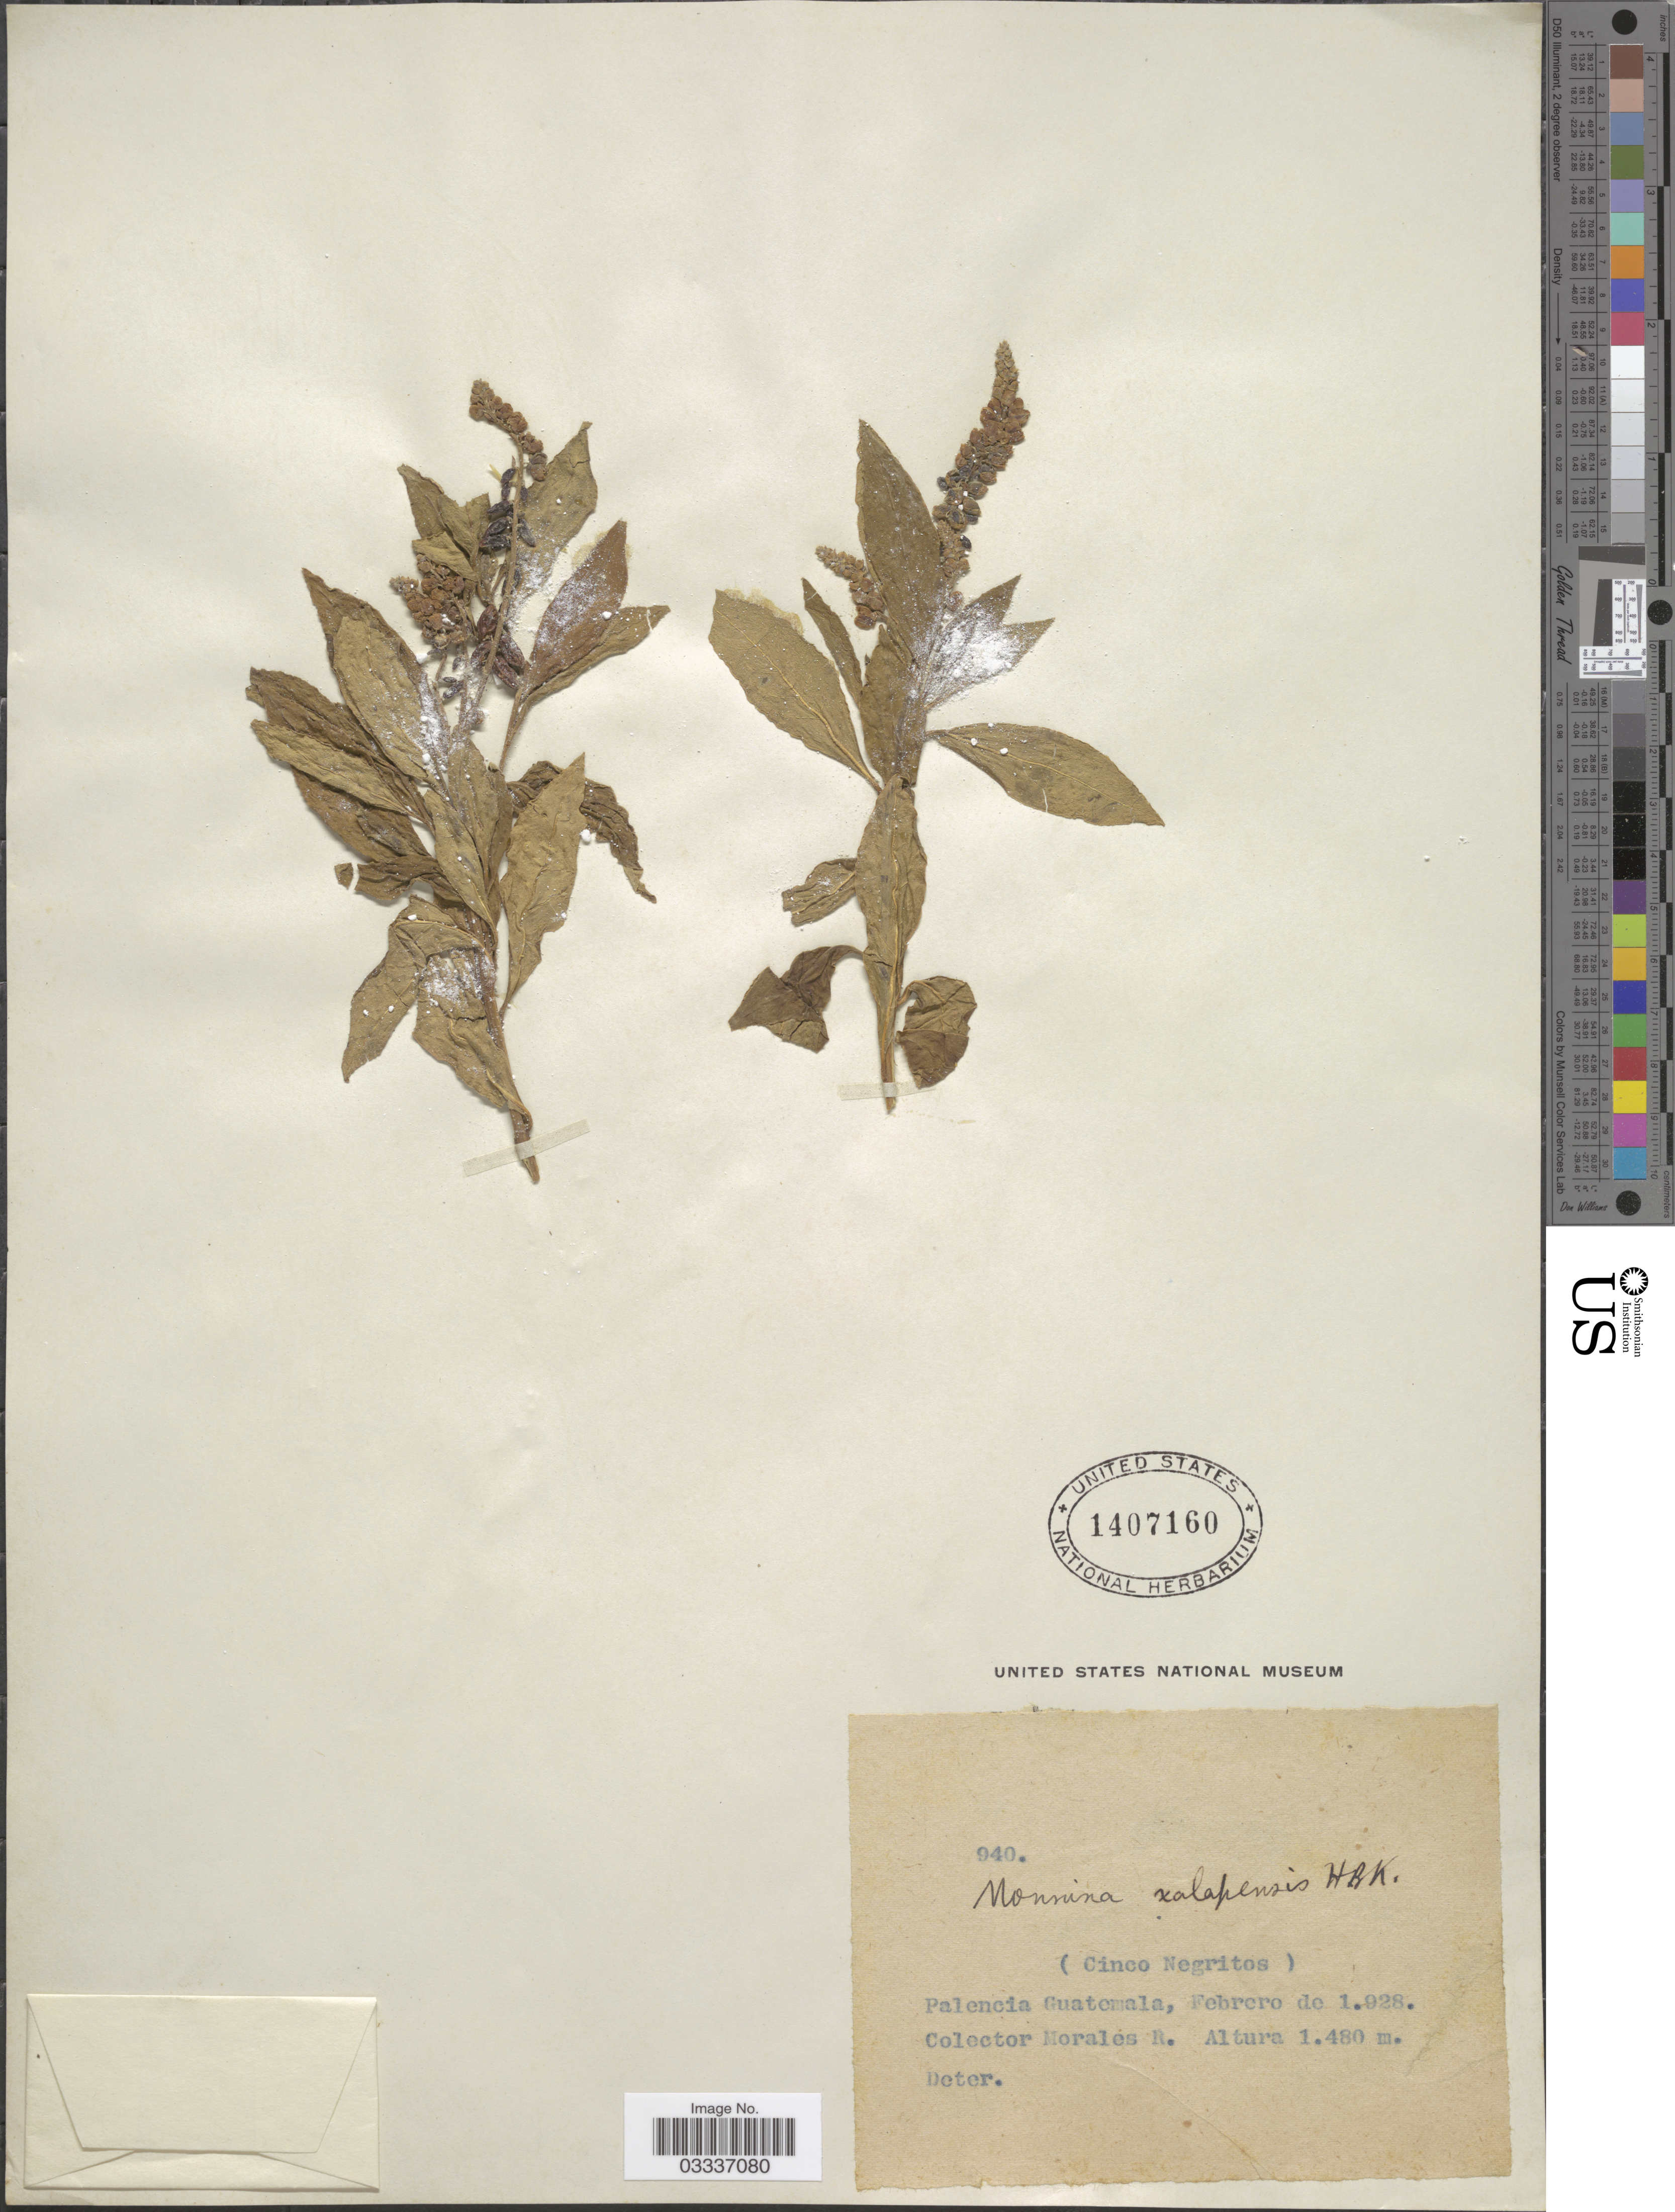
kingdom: Plantae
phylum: Tracheophyta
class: Magnoliopsida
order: Fabales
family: Polygalaceae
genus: Monnina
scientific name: Monnina xalapensis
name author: Kunth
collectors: R. Morales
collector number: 940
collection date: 1928-02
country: Guatemala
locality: (Cinco Negritos). Palencia Guatemala.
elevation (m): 1480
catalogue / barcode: US 1407160